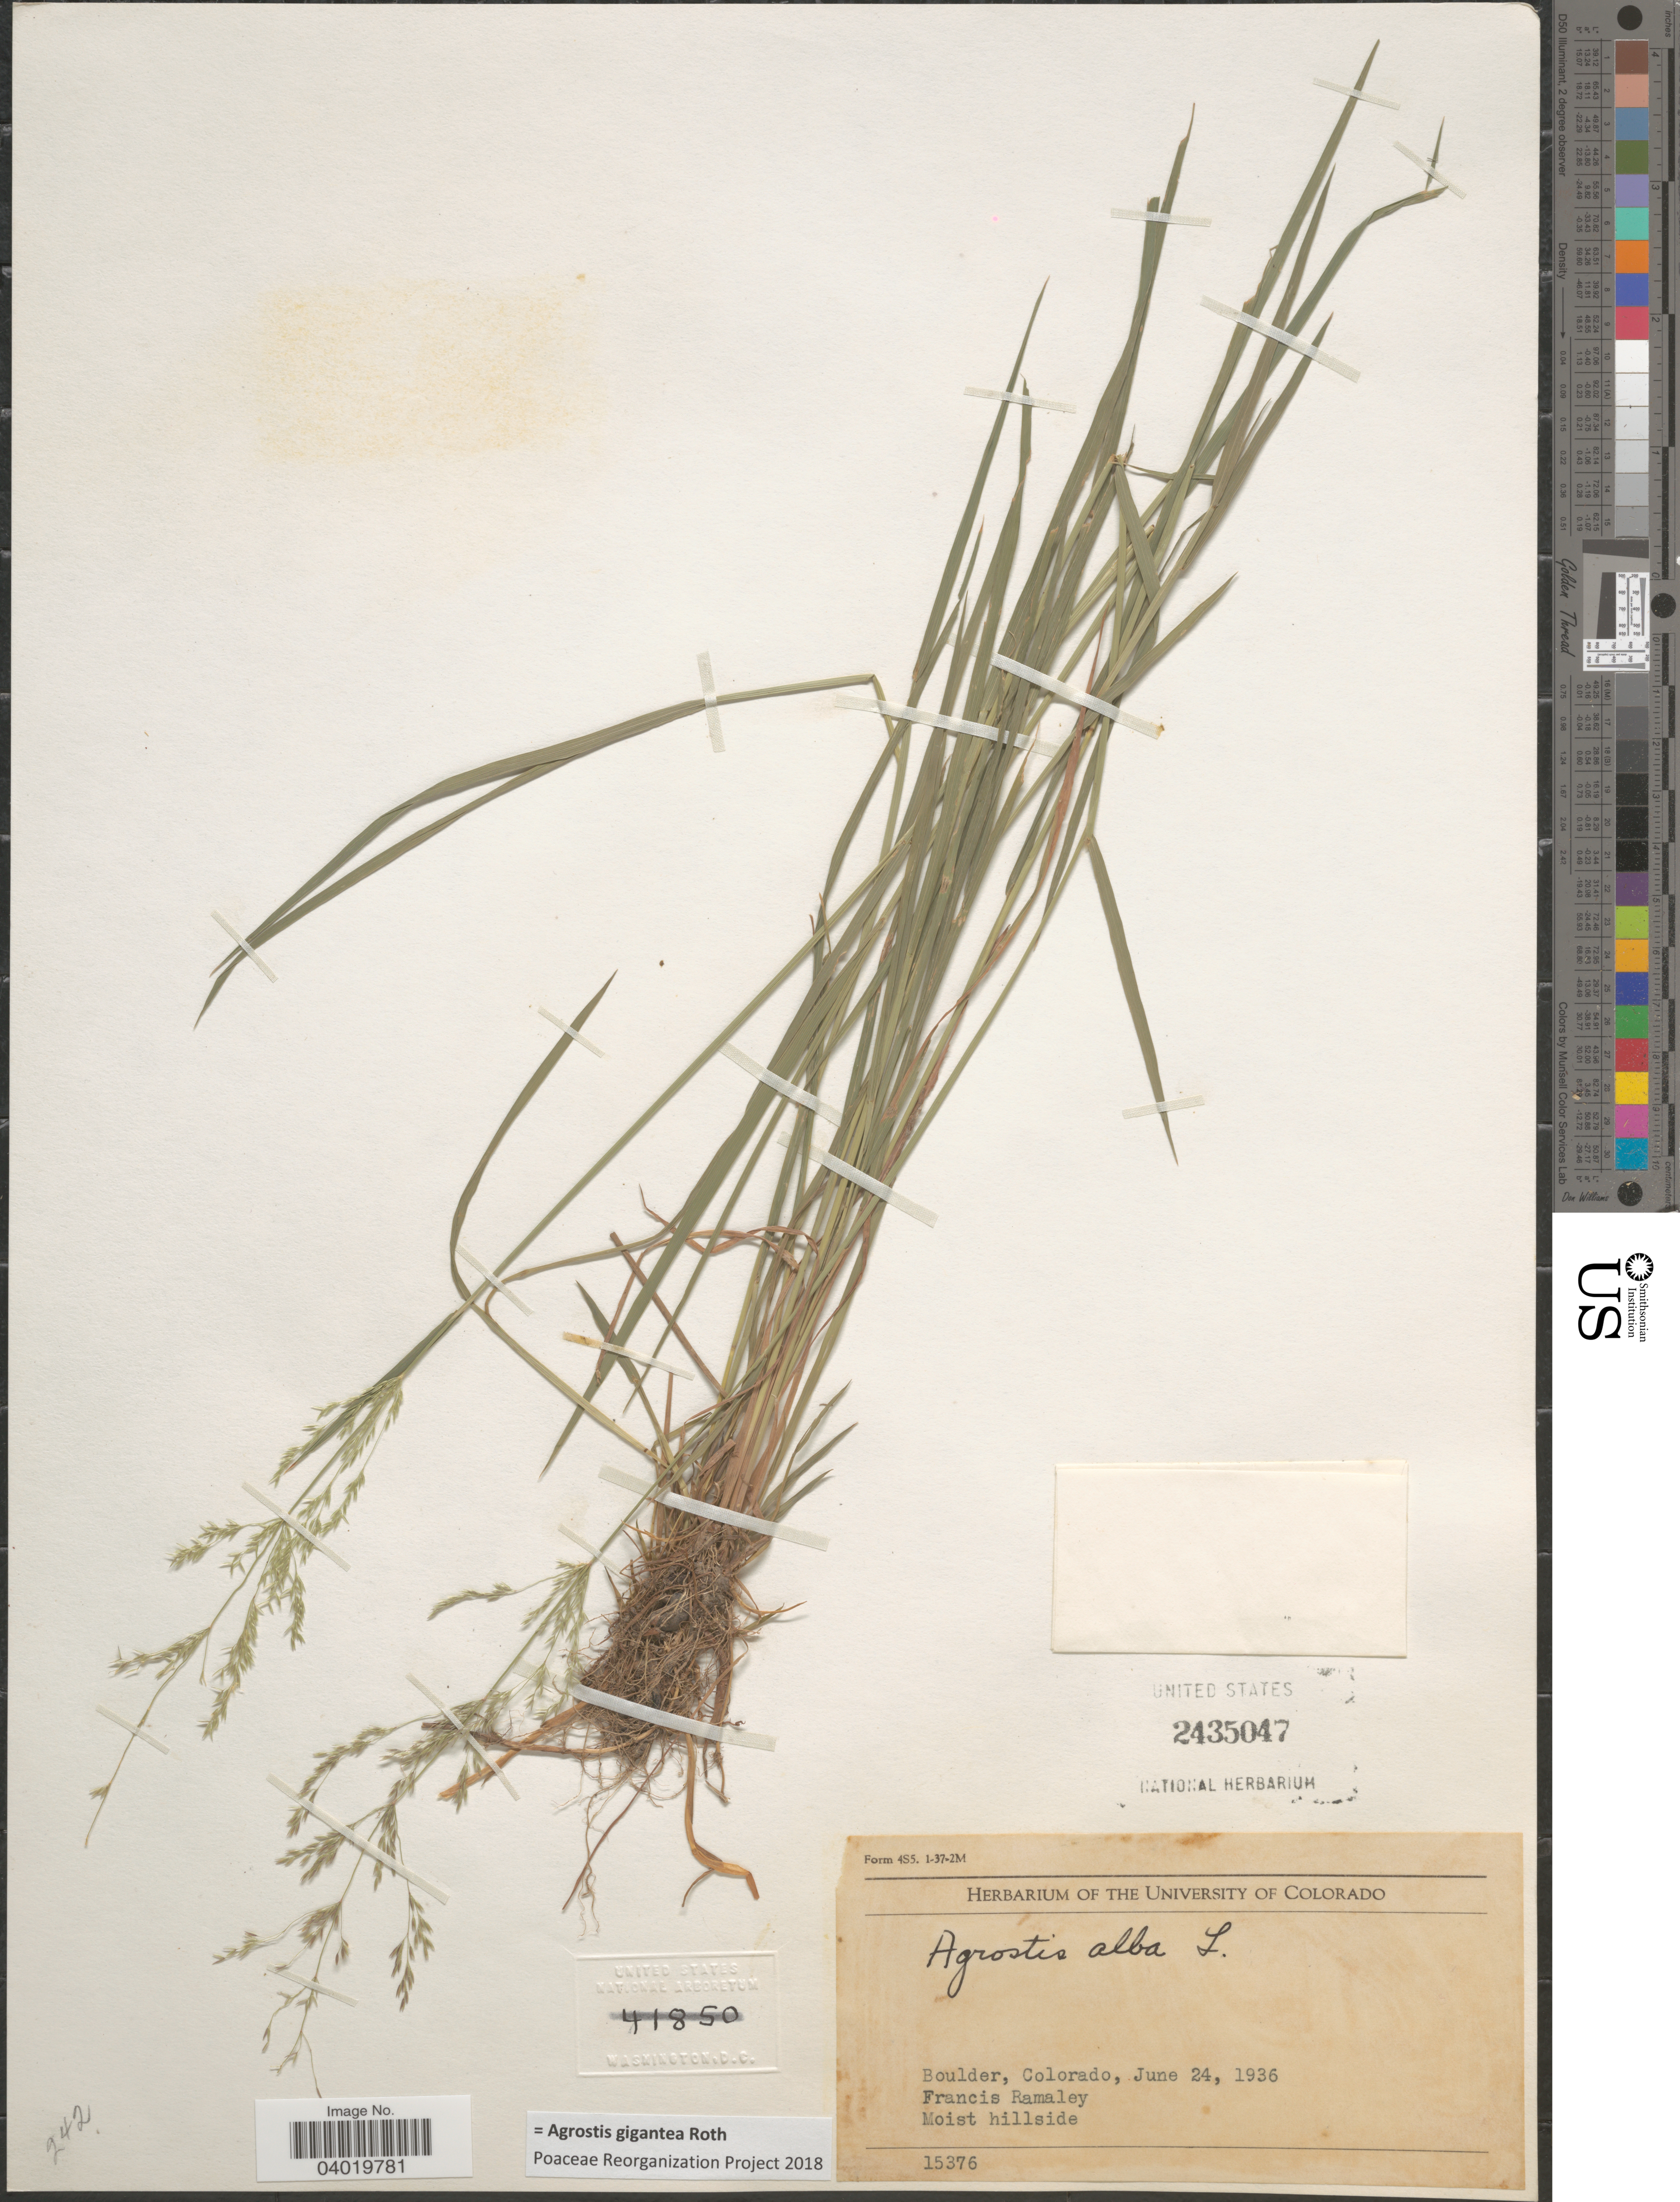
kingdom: Plantae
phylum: Tracheophyta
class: Liliopsida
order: Poales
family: Poaceae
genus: Agrostis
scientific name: Agrostis gigantea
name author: Roth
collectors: F. Ramaley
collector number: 15376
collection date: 1936-06-24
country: United States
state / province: Colorado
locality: Boulder.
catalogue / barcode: US 2435047